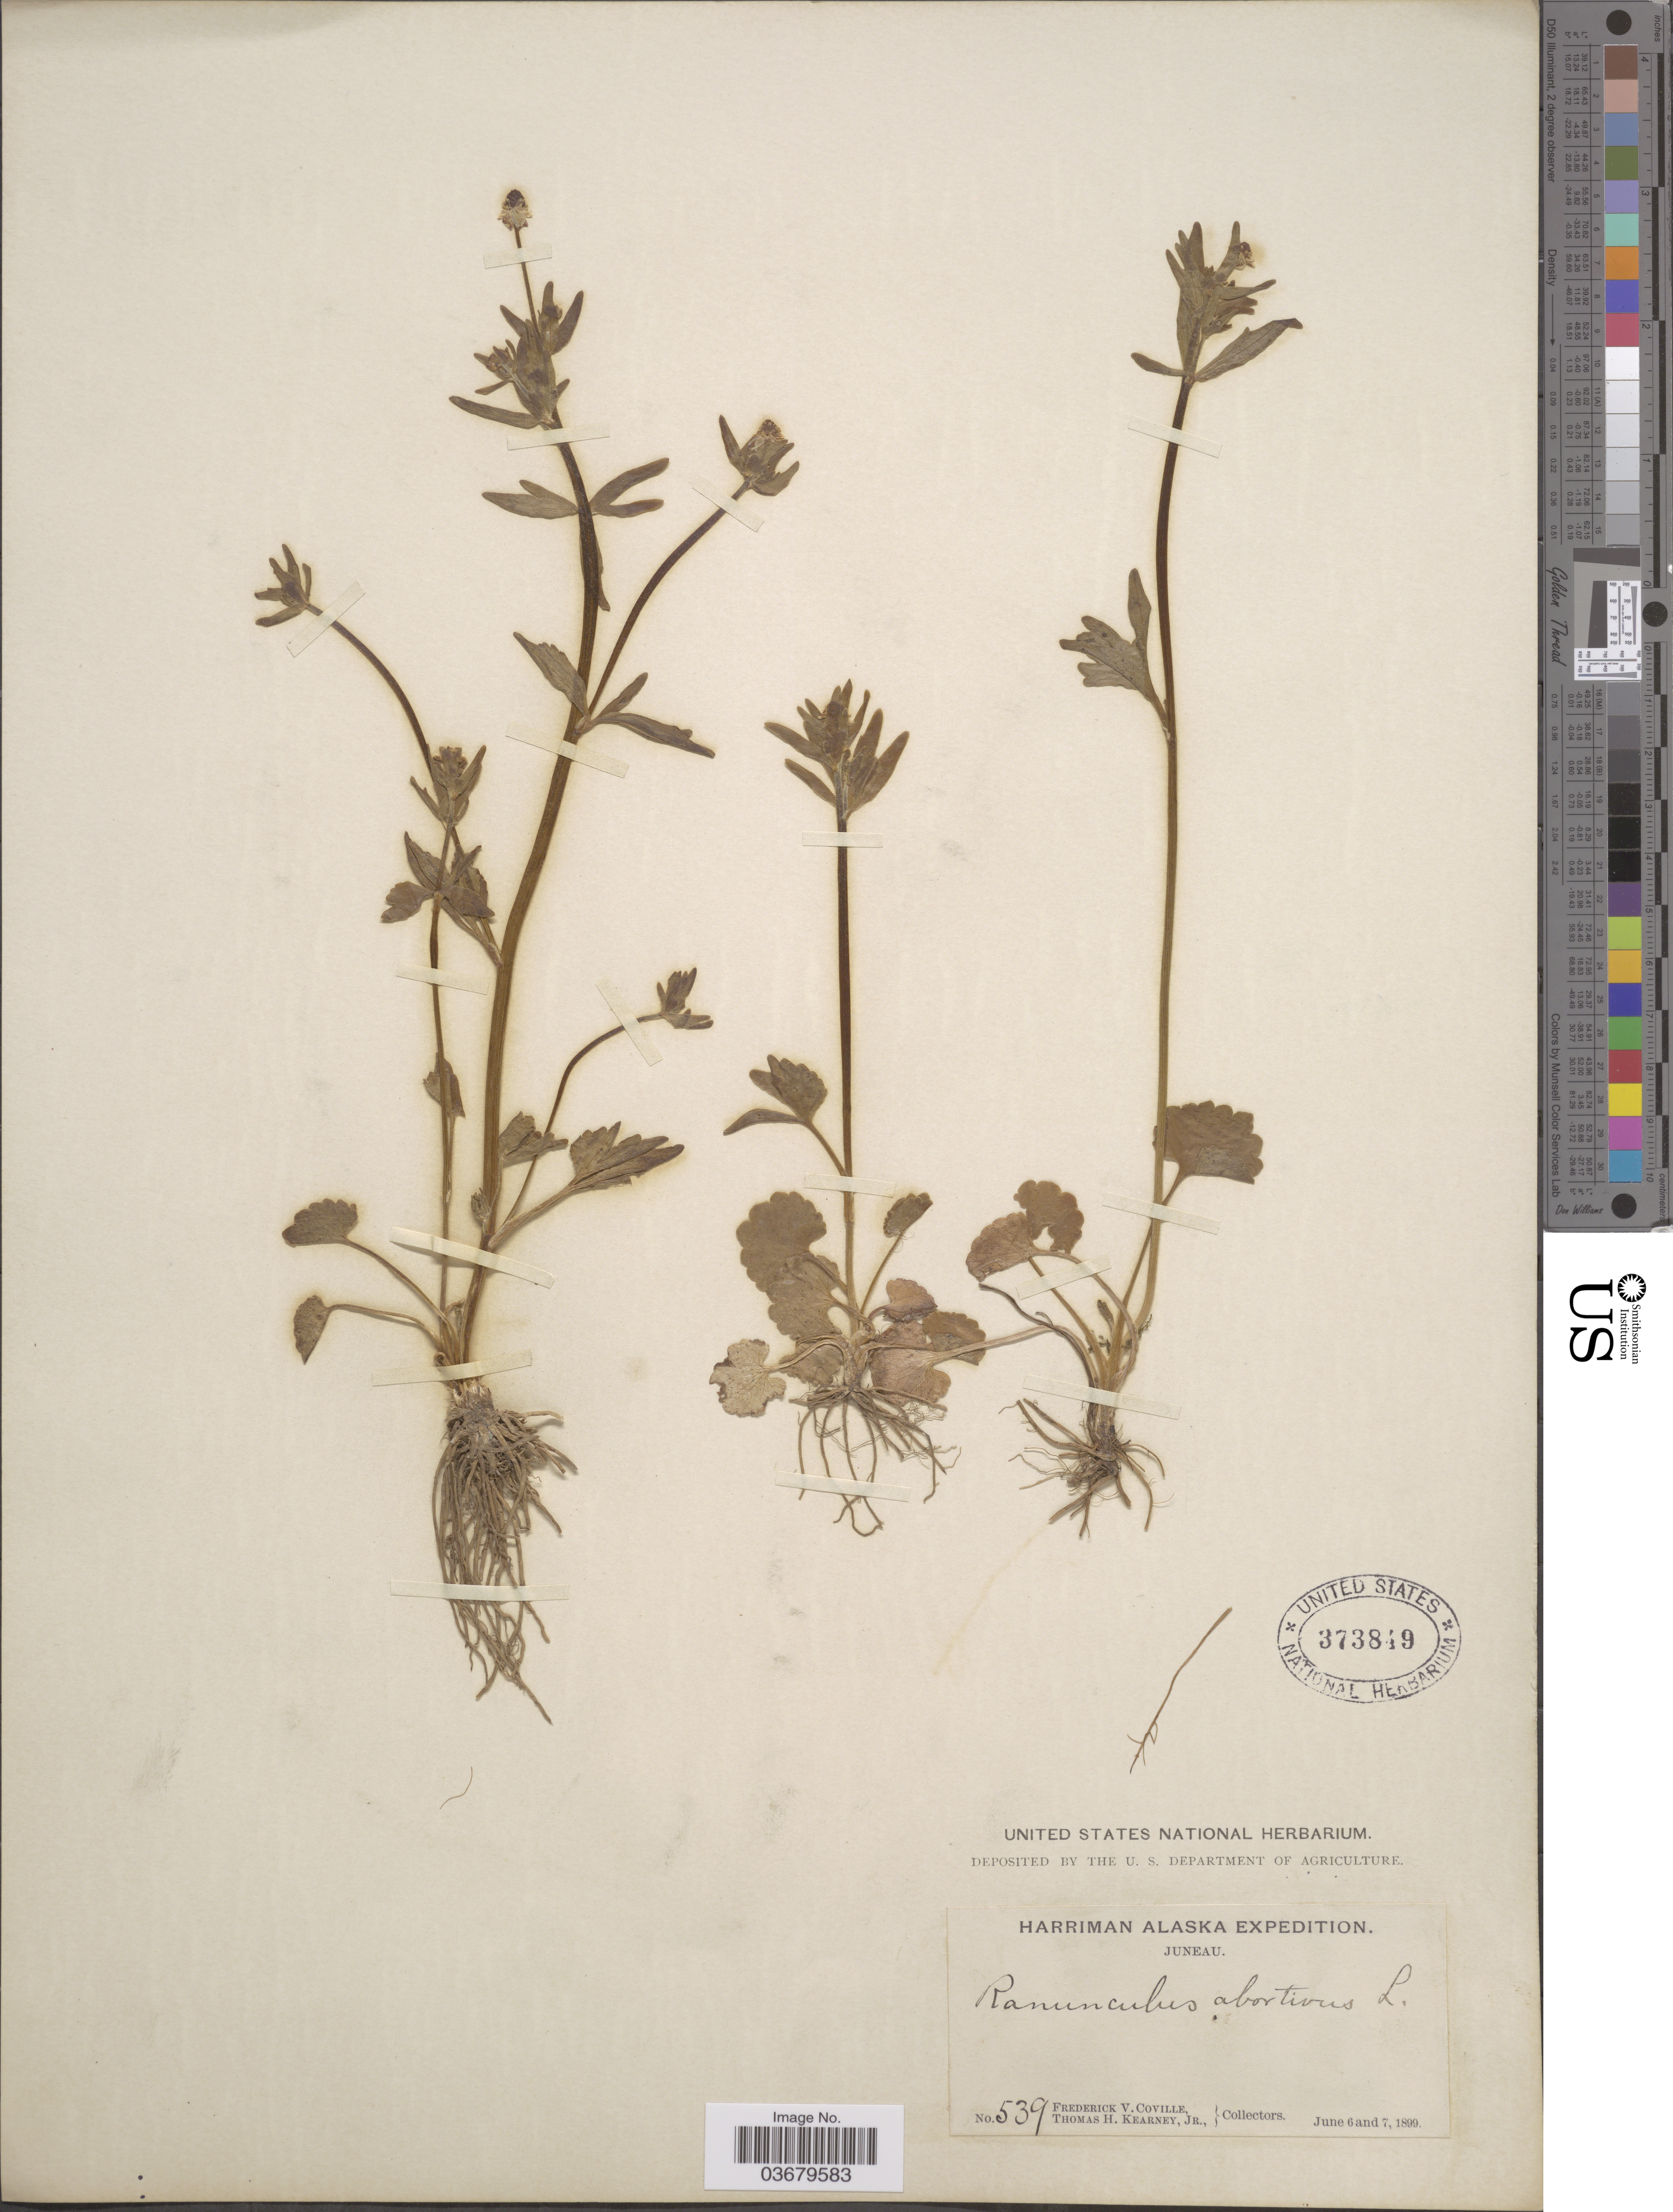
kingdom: Plantae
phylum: Tracheophyta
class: Magnoliopsida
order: Ranunculales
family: Ranunculaceae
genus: Ranunculus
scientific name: Ranunculus abortivus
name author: L.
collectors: F. V. Coville & T. H. Kearney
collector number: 539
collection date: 1899-06-06/1899-06-07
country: United States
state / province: Alaska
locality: Juneau.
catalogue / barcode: US 373849